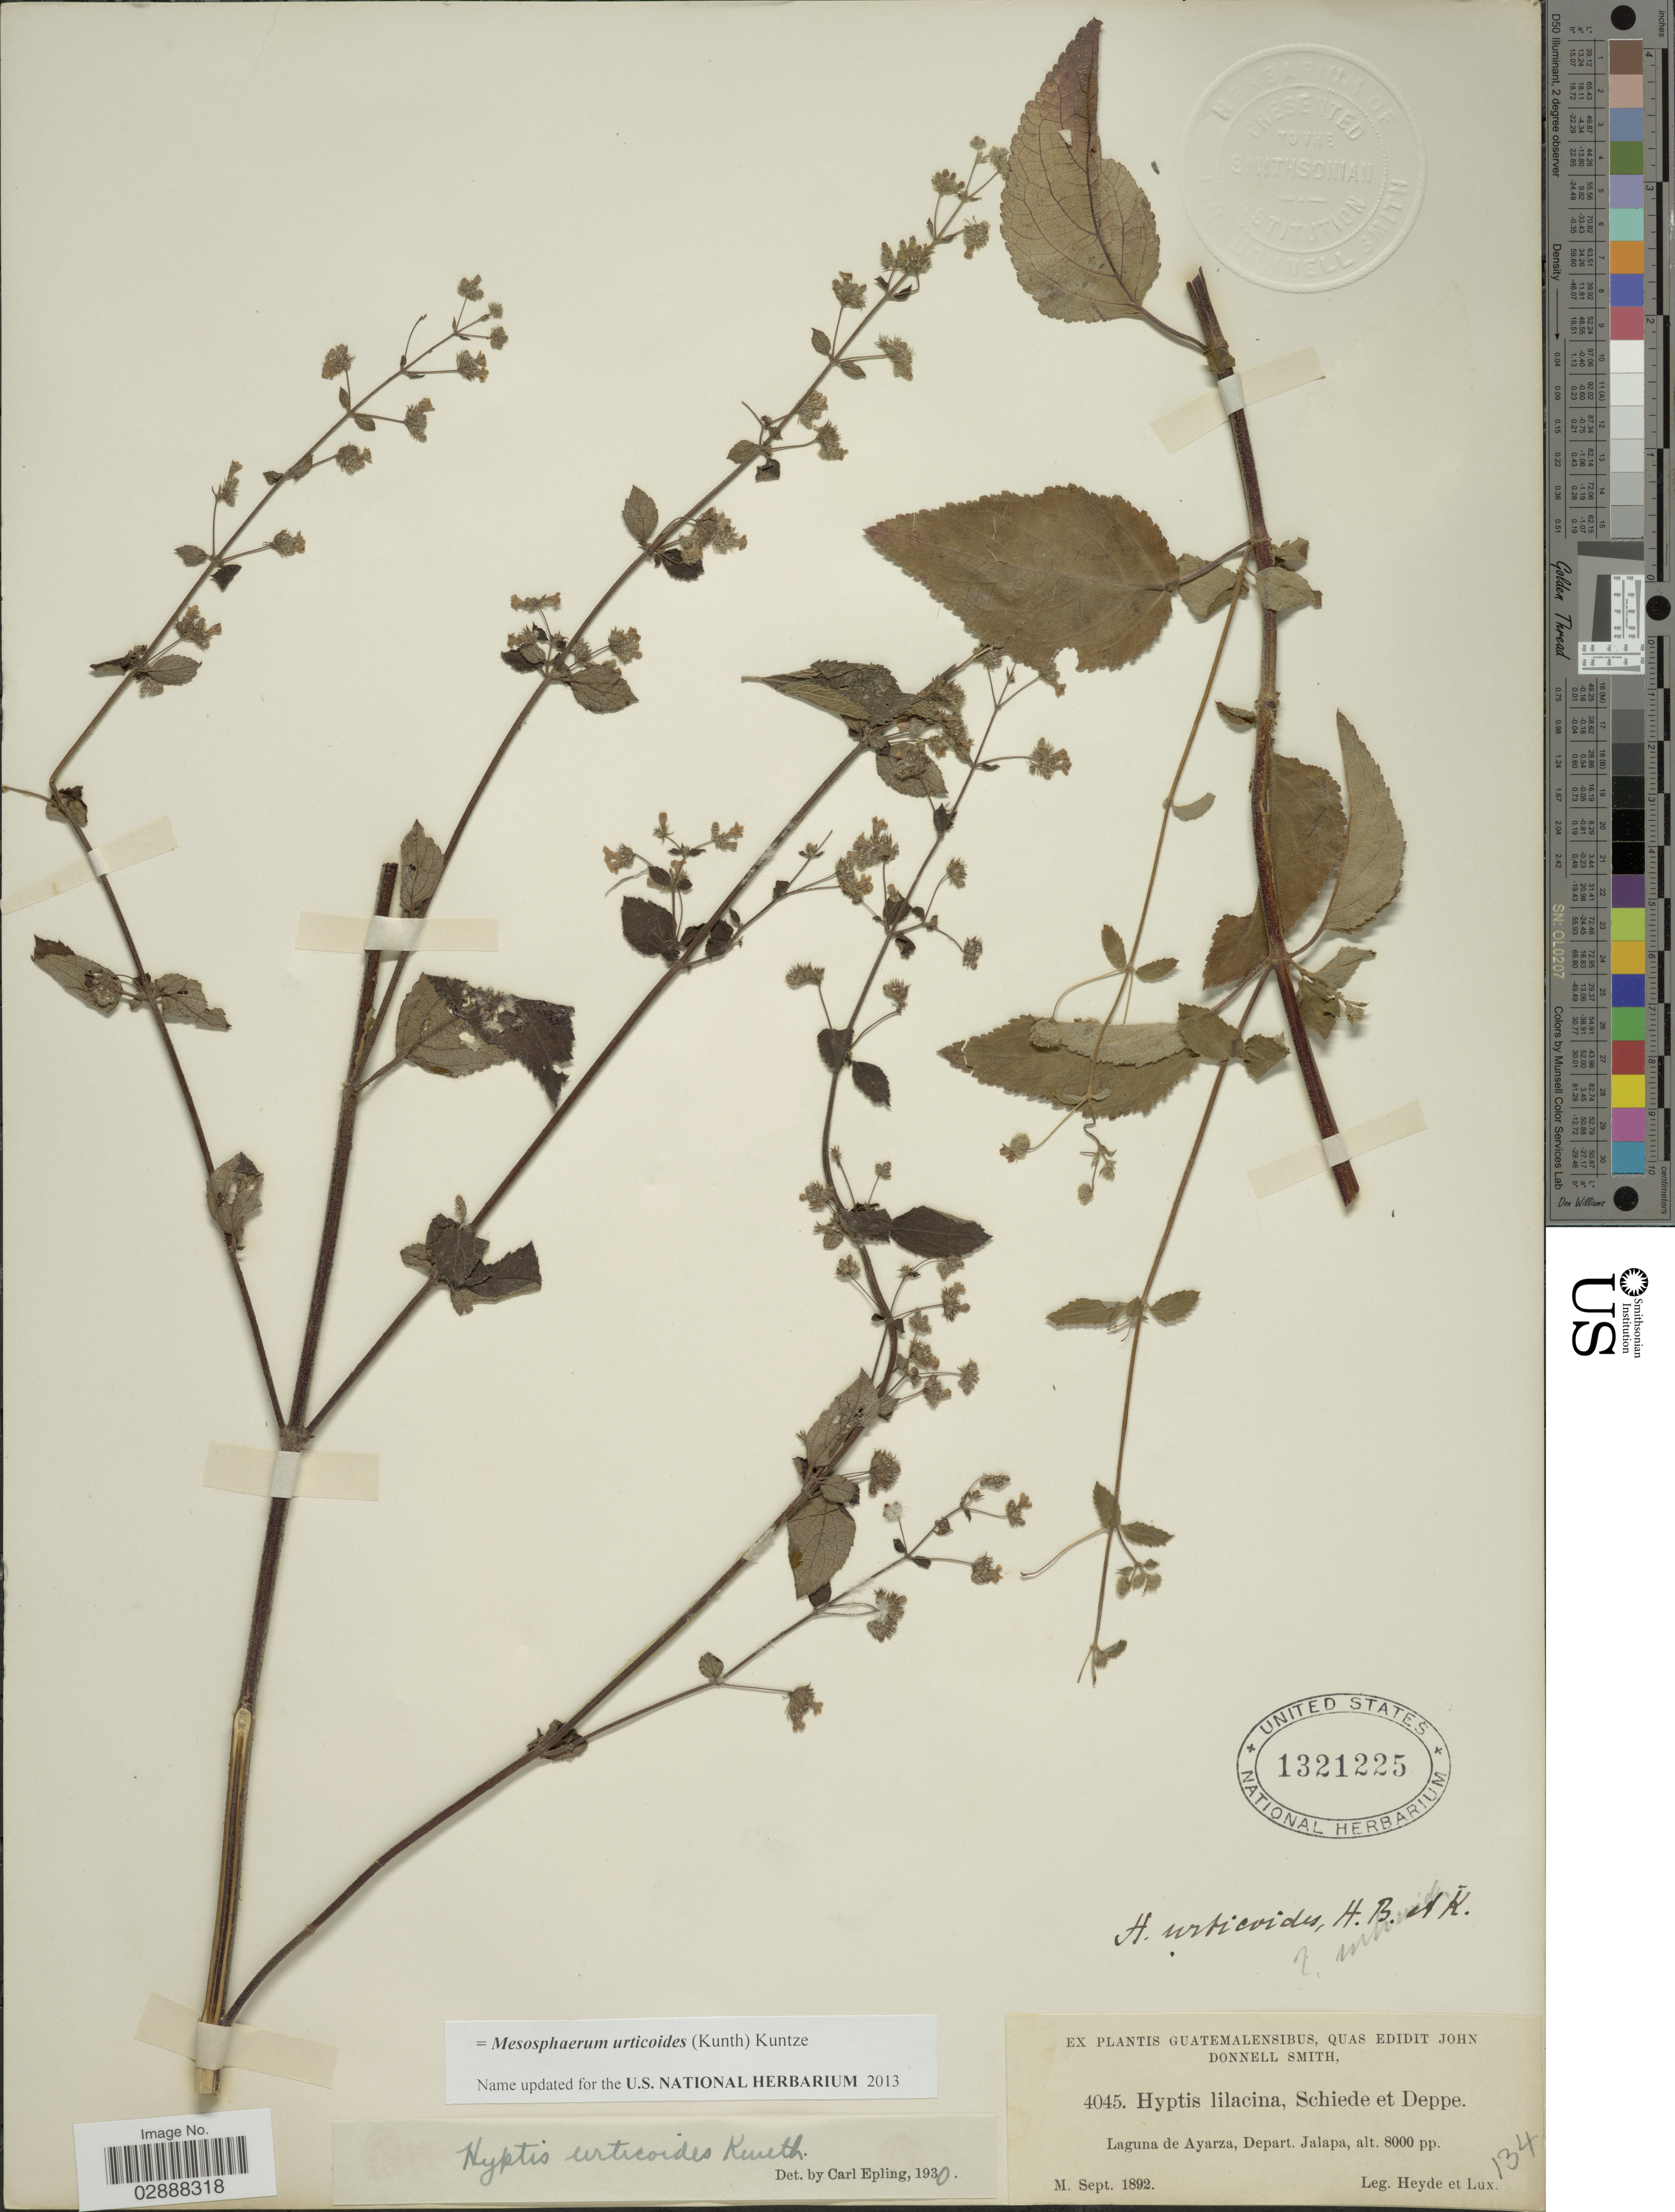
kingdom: Plantae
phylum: Tracheophyta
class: Magnoliopsida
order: Lamiales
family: Lamiaceae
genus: Mesosphaerum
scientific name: Mesosphaerum urticoides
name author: (Kunth) Kuntze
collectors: Heyde & Lux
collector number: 4045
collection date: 1892-09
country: Guatemala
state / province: Jalapa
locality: Laguna de Ayarza, Depart. Jalapa.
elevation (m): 2438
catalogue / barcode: US 1321225